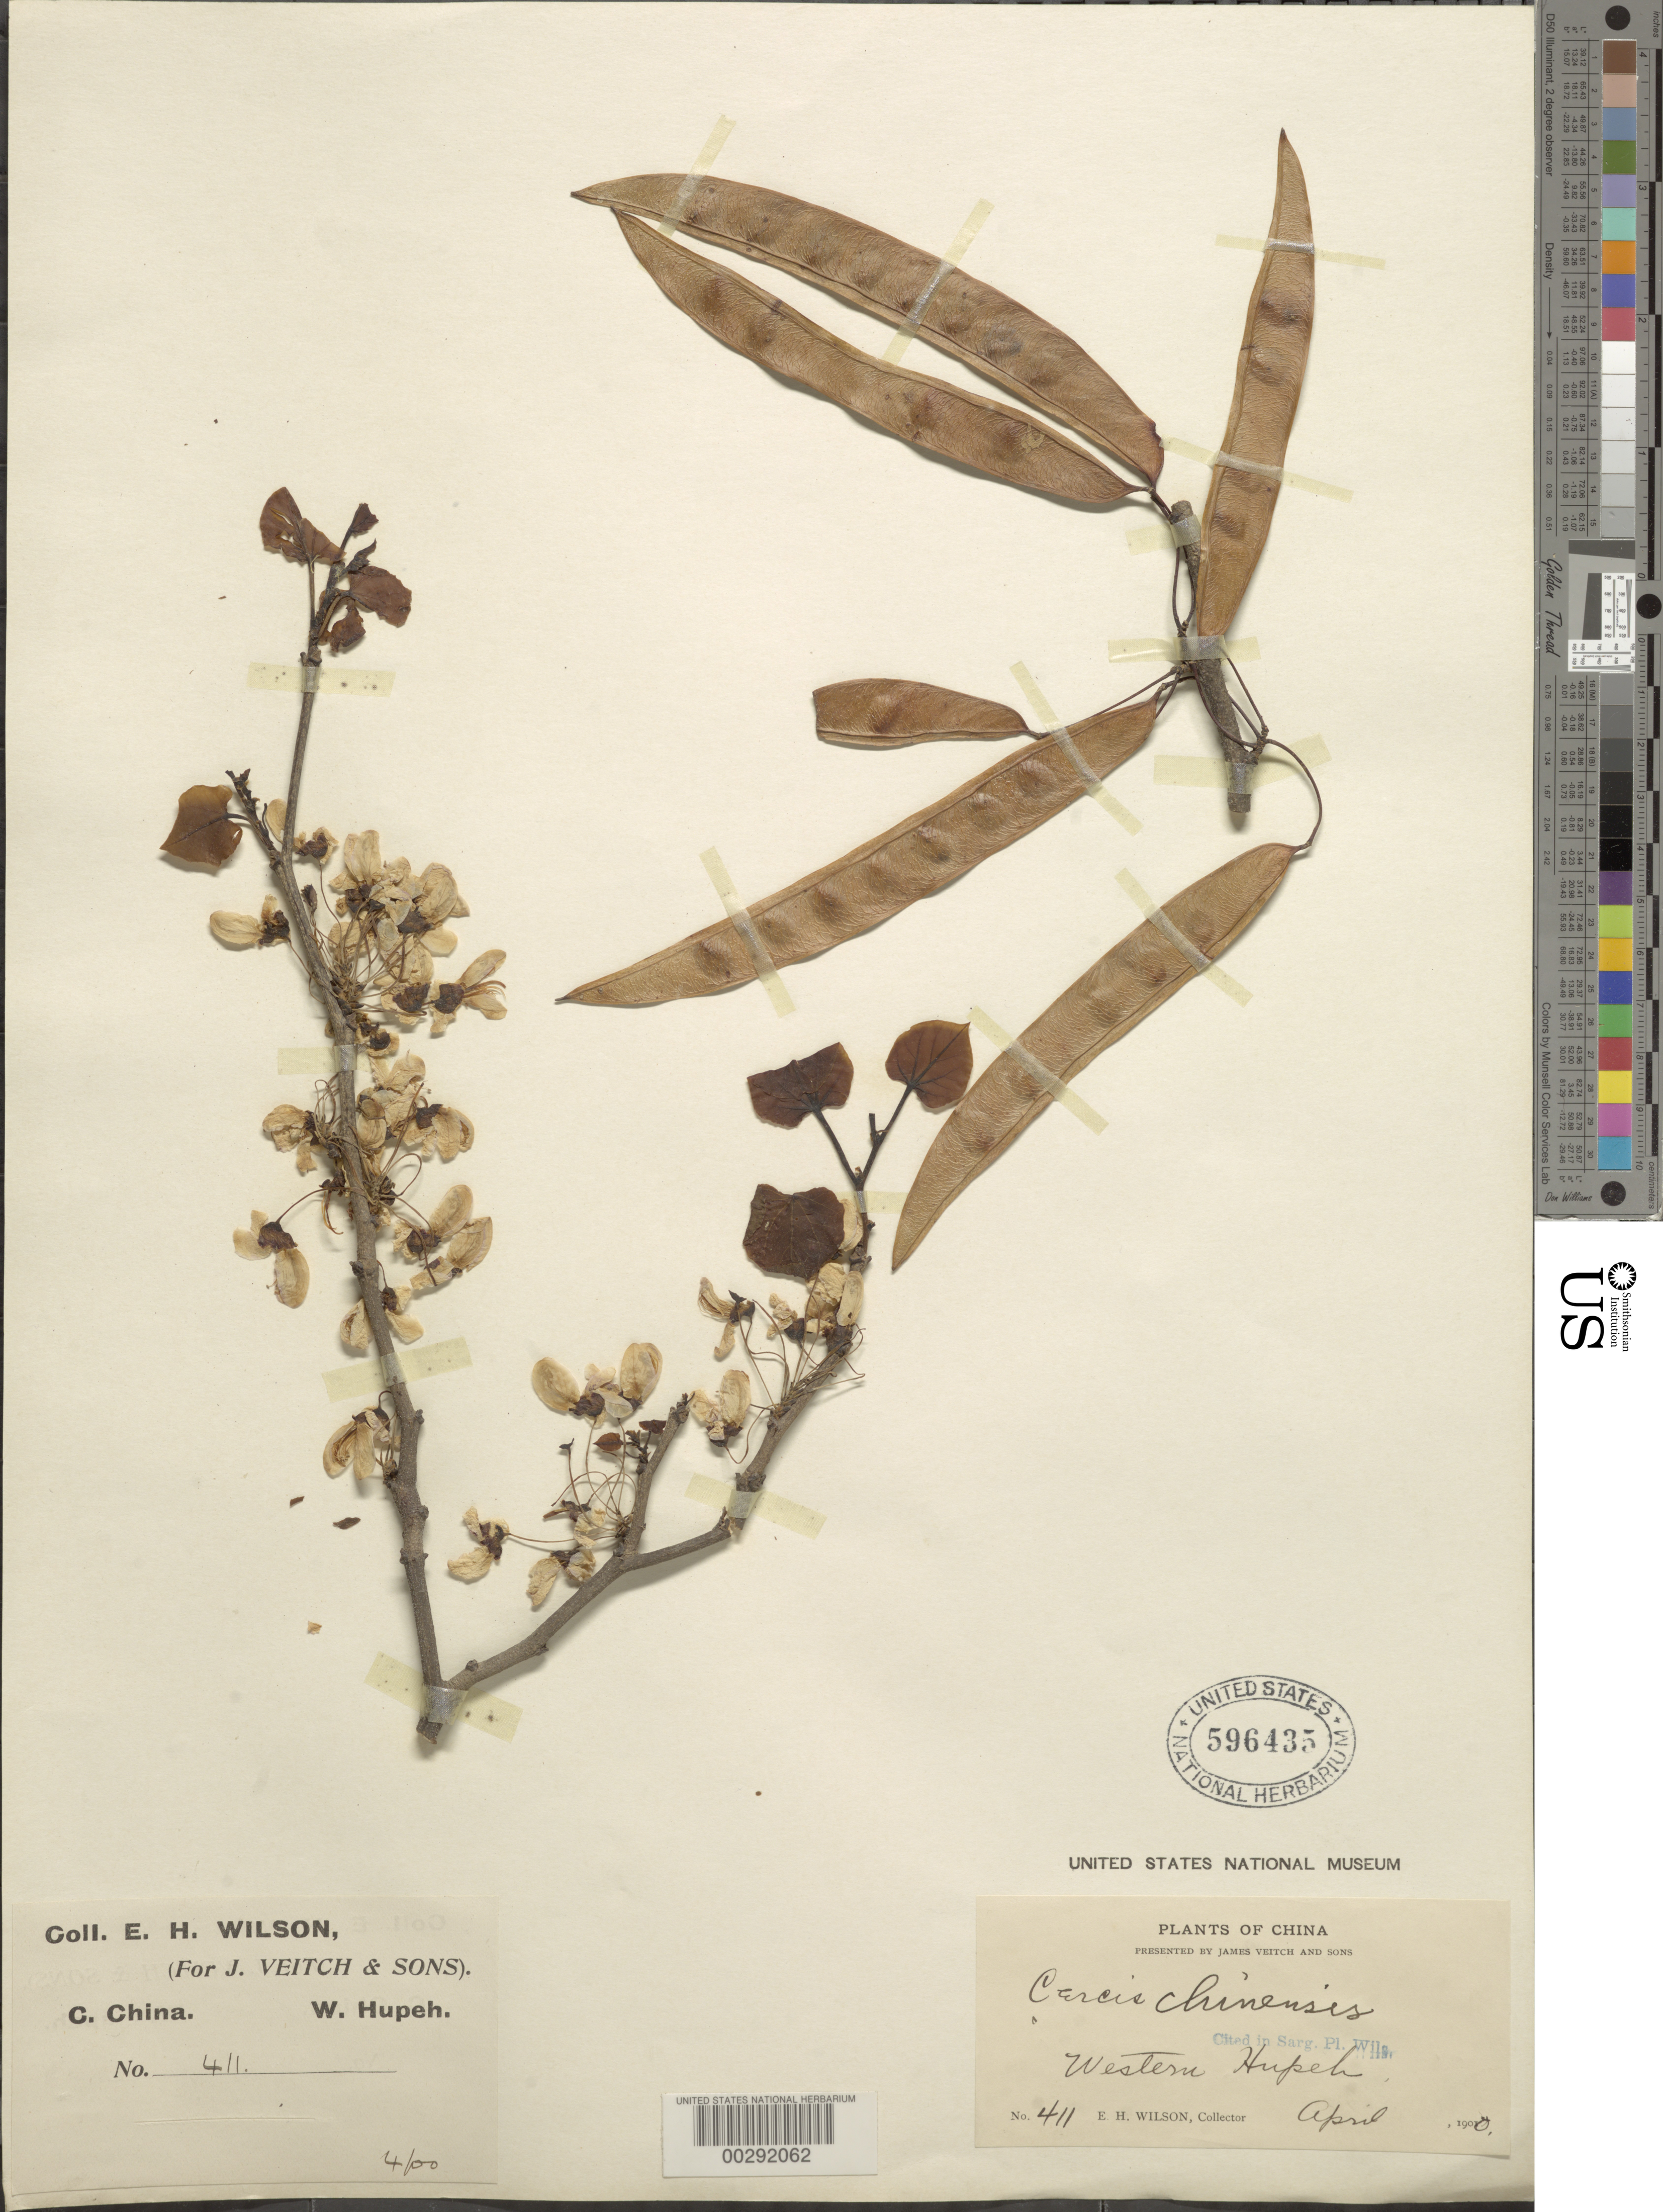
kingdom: Plantae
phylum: Tracheophyta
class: Magnoliopsida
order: Fabales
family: Fabaceae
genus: Cercis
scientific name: Cercis chinensis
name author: Bunge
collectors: E. H. Wilson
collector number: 411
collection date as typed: Apr 1900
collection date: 1900-04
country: China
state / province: Hubei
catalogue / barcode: US 596435